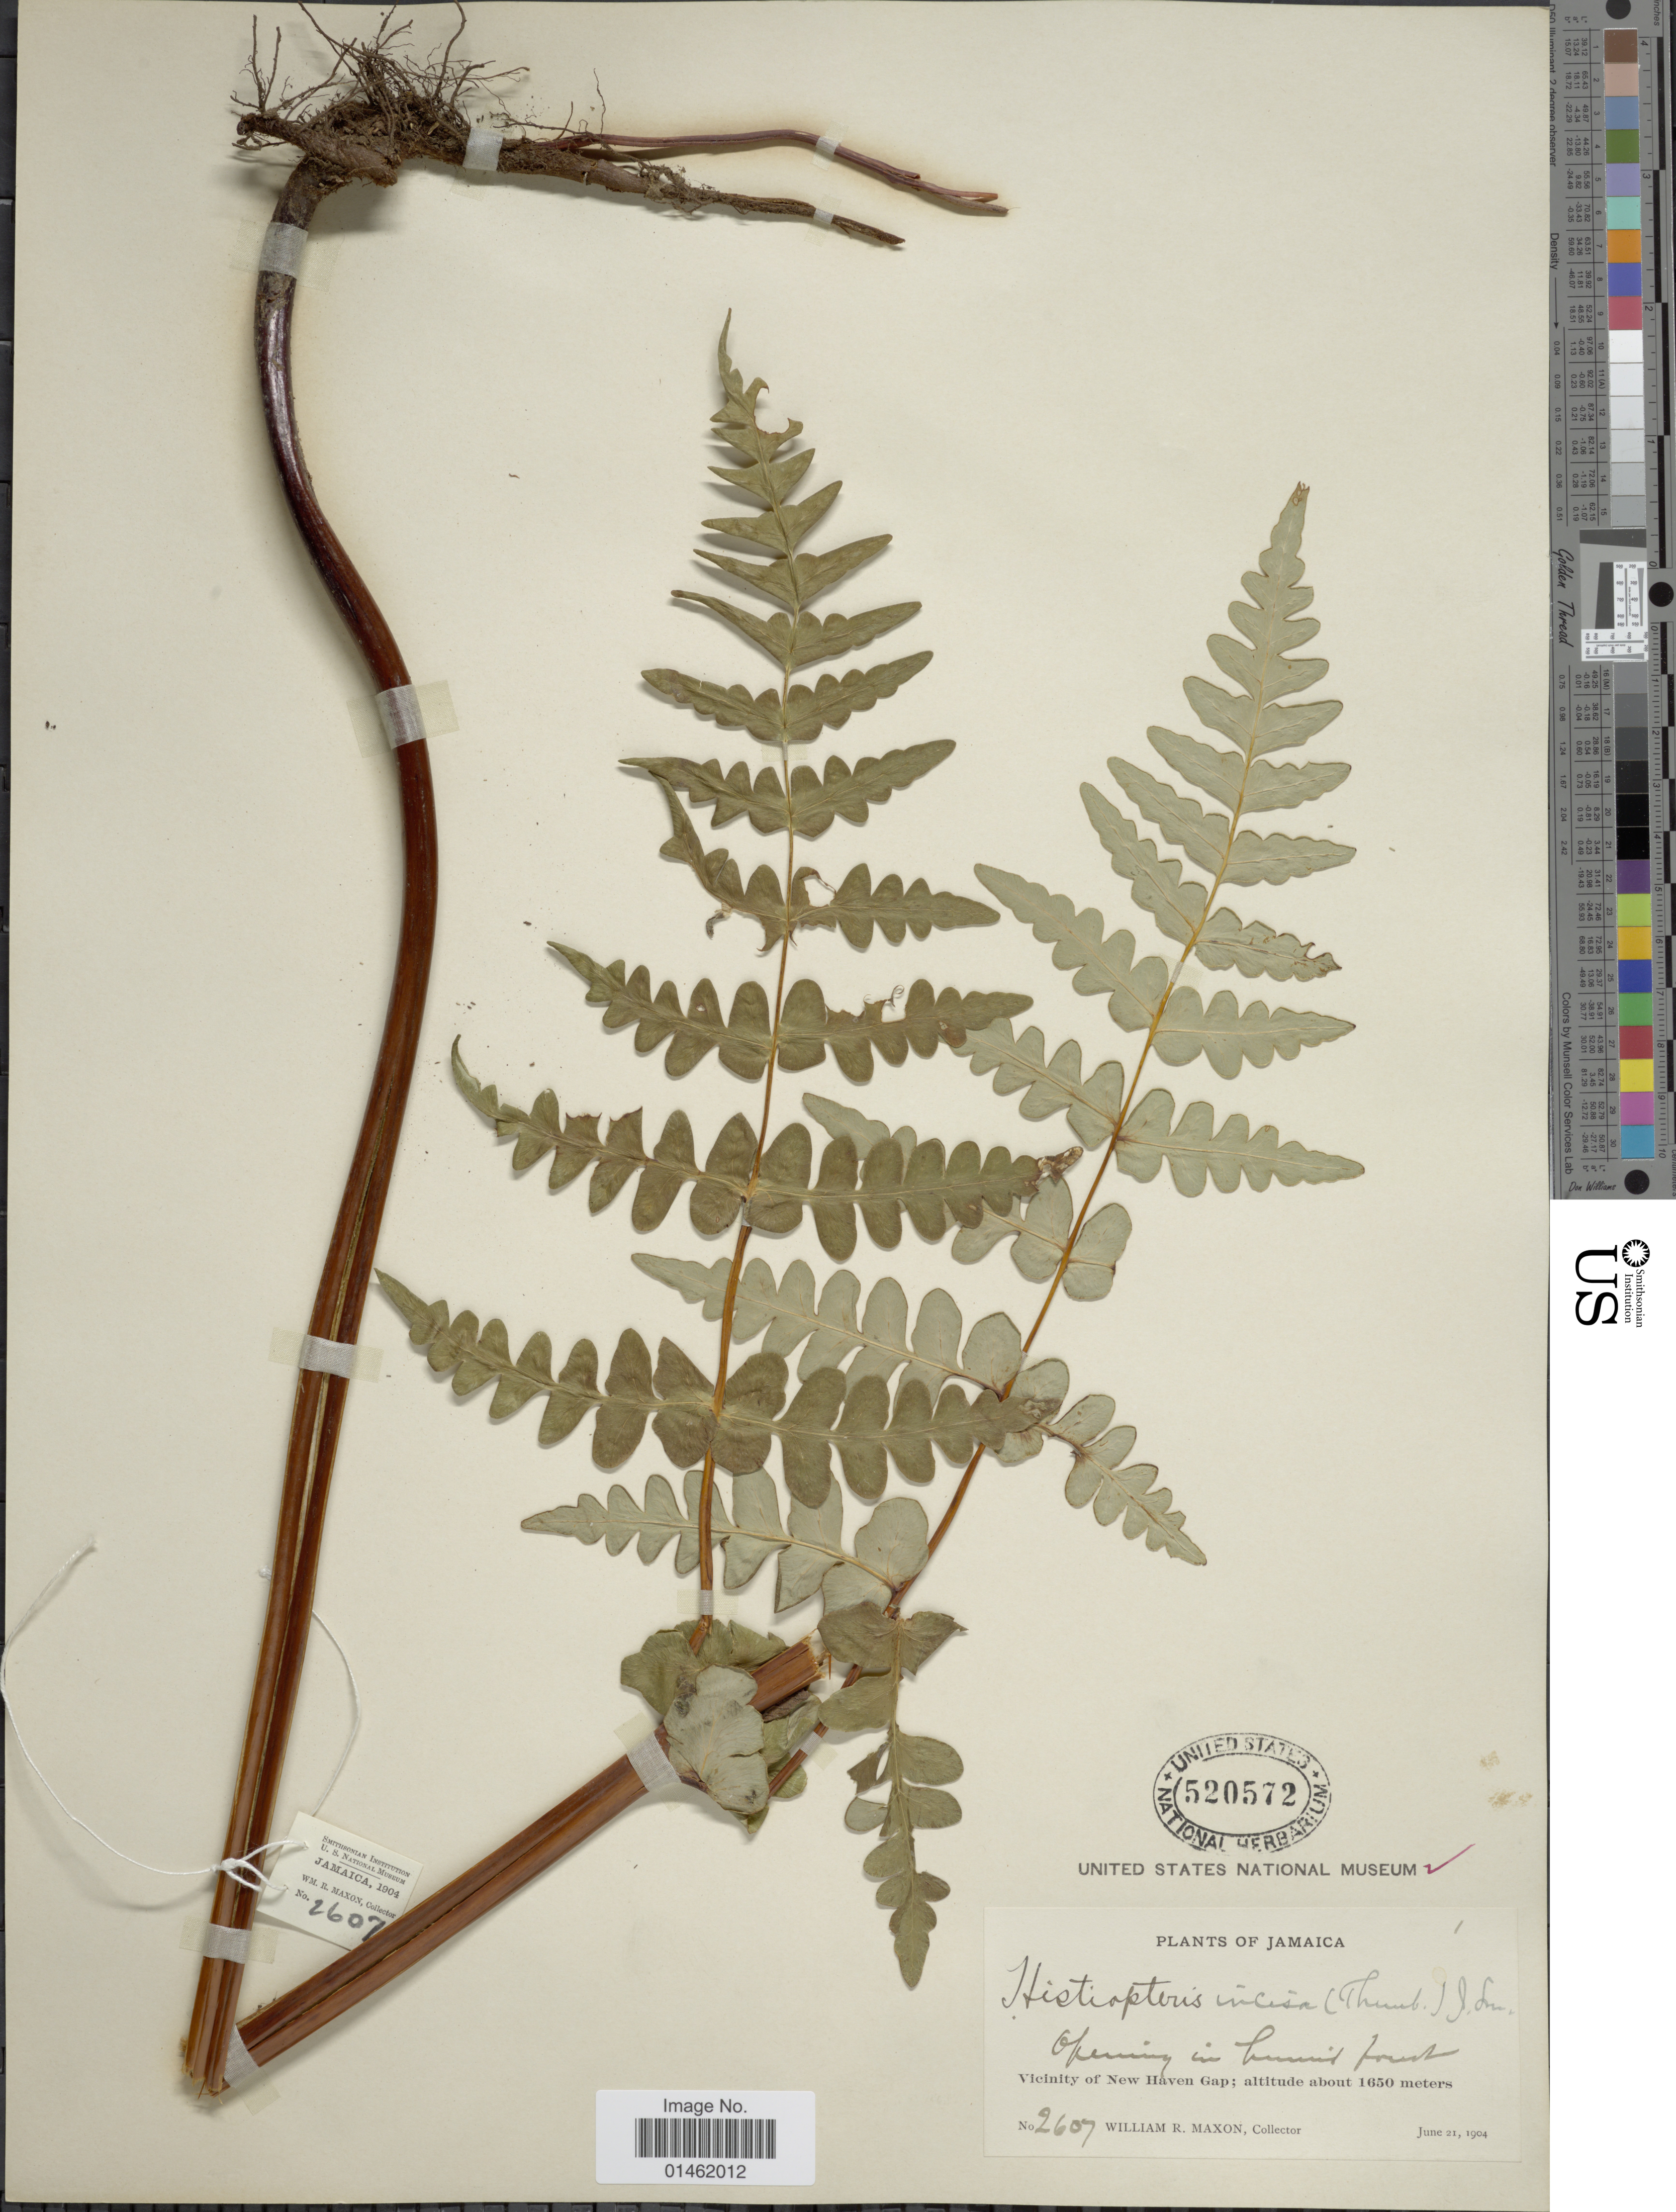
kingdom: Plantae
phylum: Tracheophyta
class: Polypodiopsida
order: Polypodiales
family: Dennstaedtiaceae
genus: Histiopteris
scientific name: Histiopteris incisa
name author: (Thunb.) J. Sm.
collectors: W. R. Maxon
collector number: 2607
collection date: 1904-06-21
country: Jamaica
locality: Vicinity of new Haven Gap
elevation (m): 1650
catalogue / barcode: US 520572